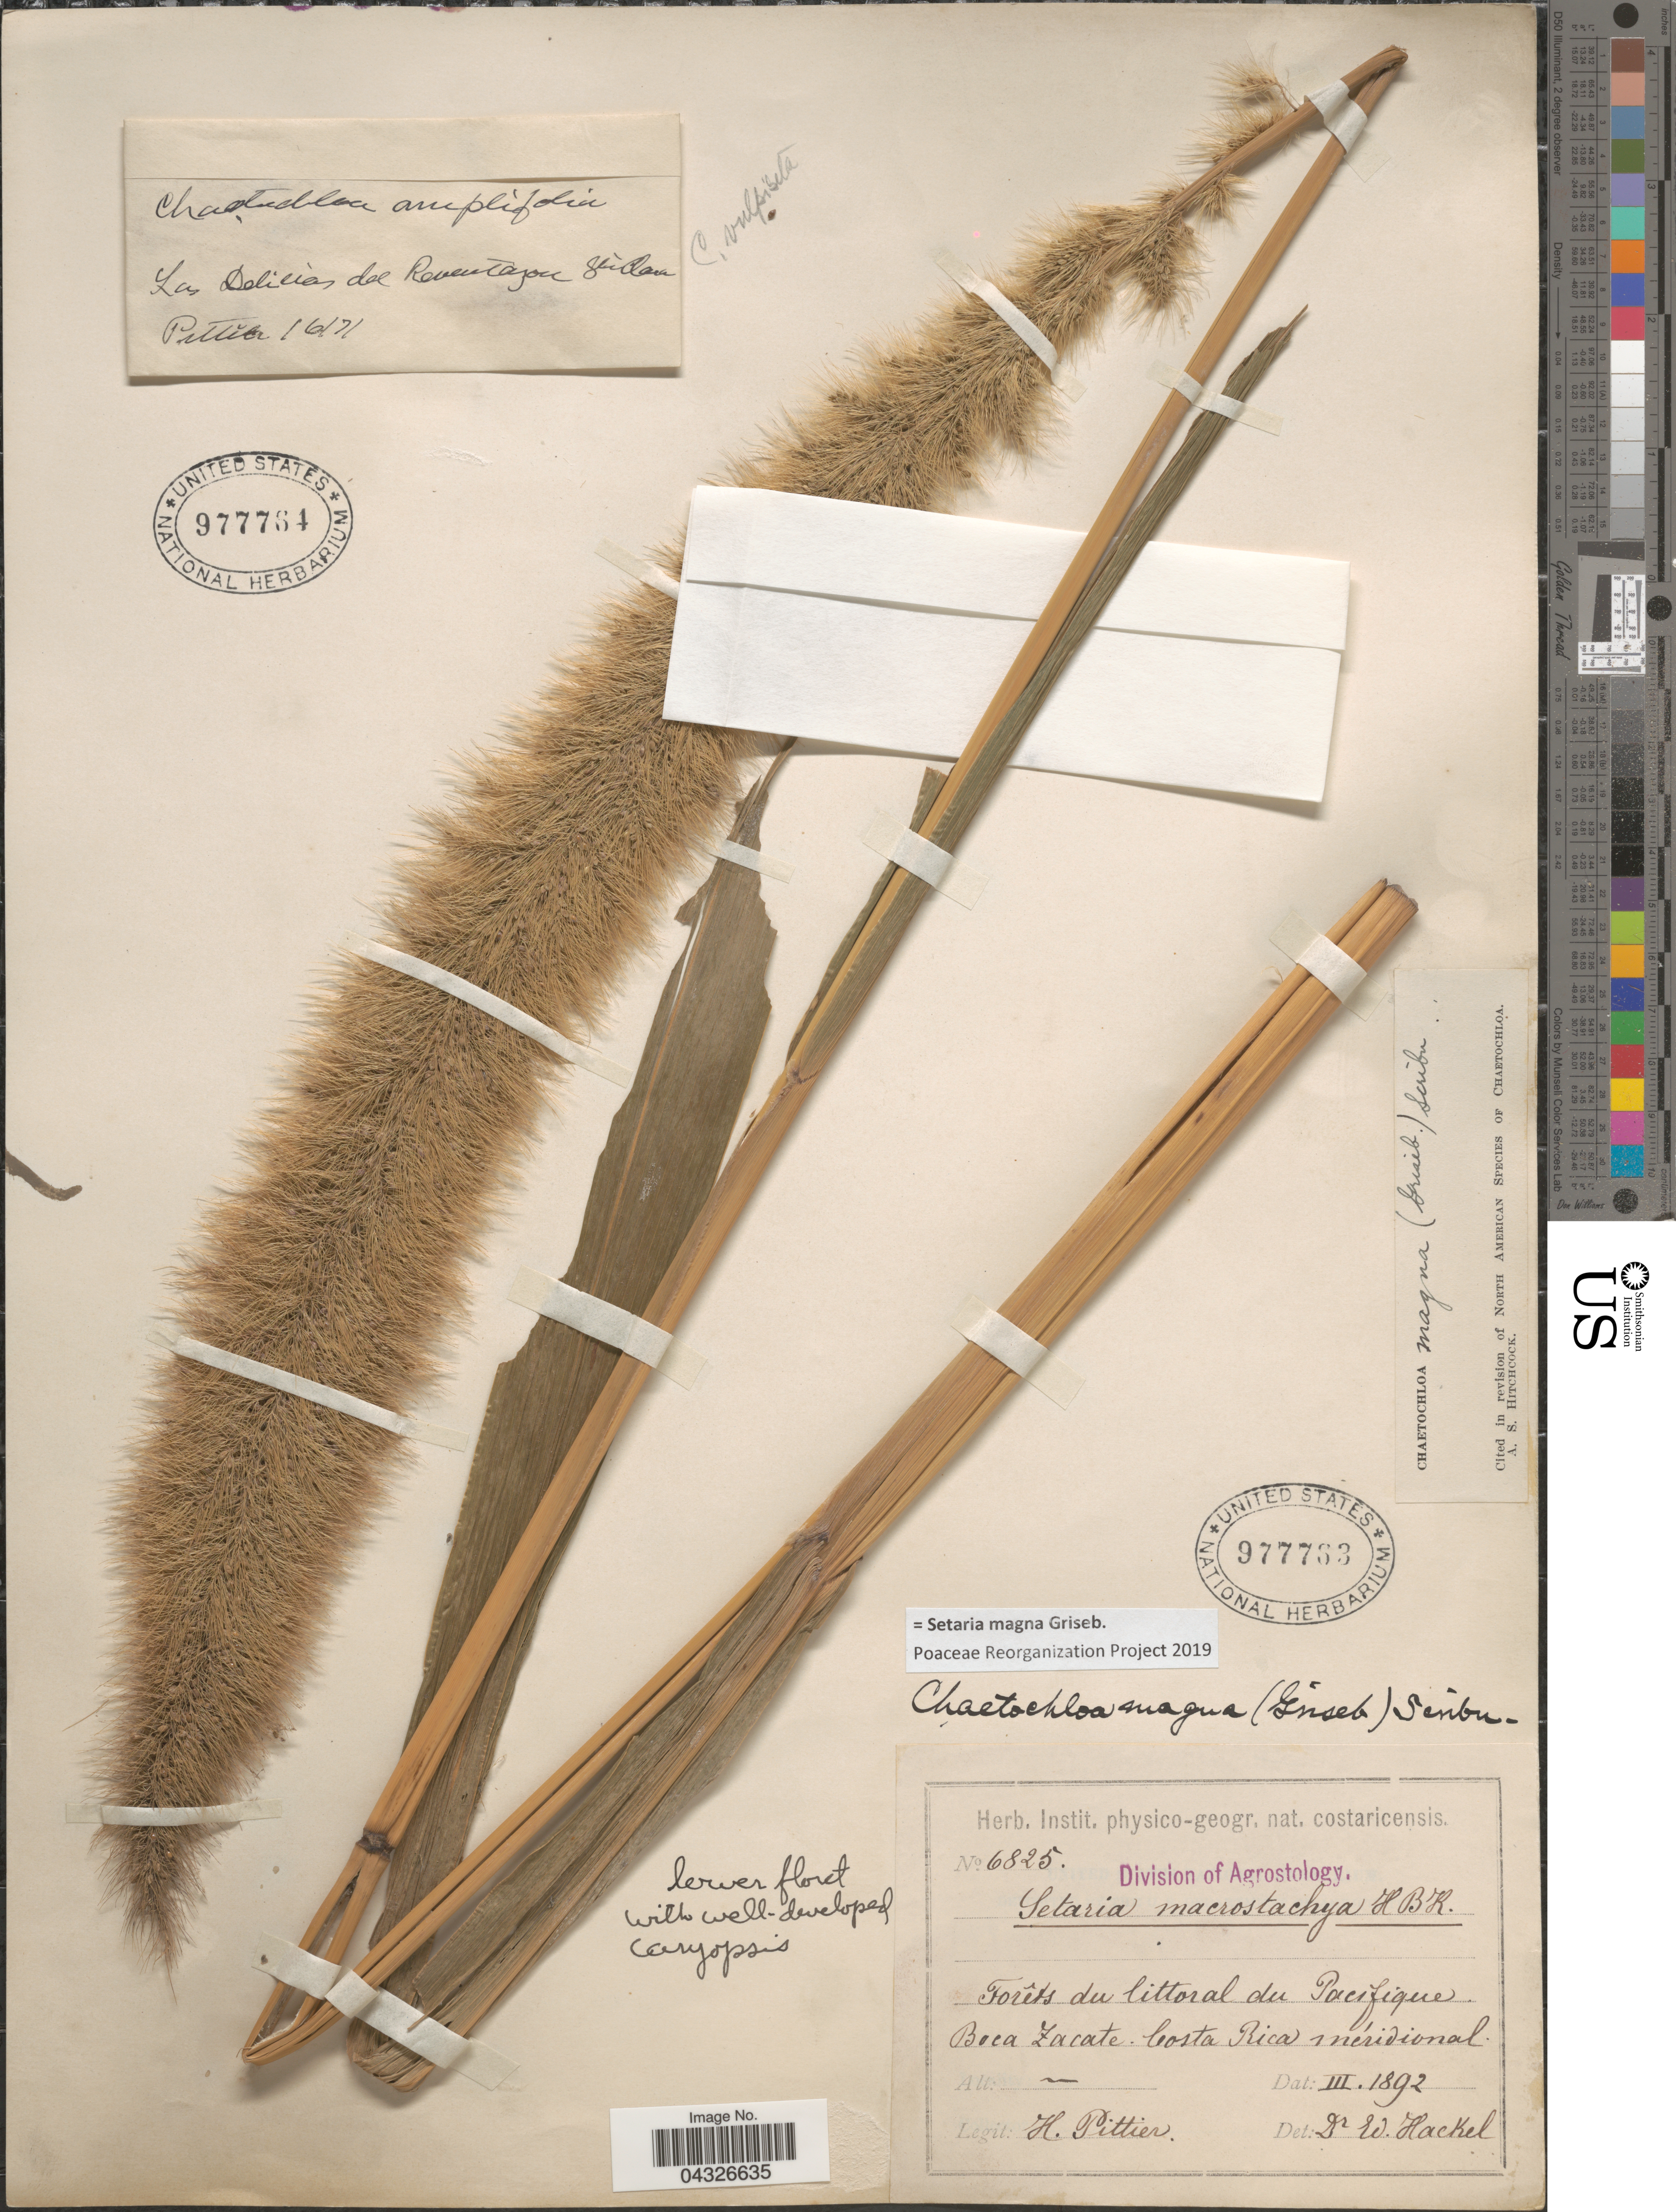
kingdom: Plantae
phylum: Tracheophyta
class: Liliopsida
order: Poales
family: Poaceae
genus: Setaria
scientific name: Setaria magna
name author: Griseb.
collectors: H. F. Pittier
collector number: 6825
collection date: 1892-03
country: Costa Rica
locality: Forêts du littoral du Pacifique Boca Zacate. Costa Rica méridional.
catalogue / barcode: US 977763